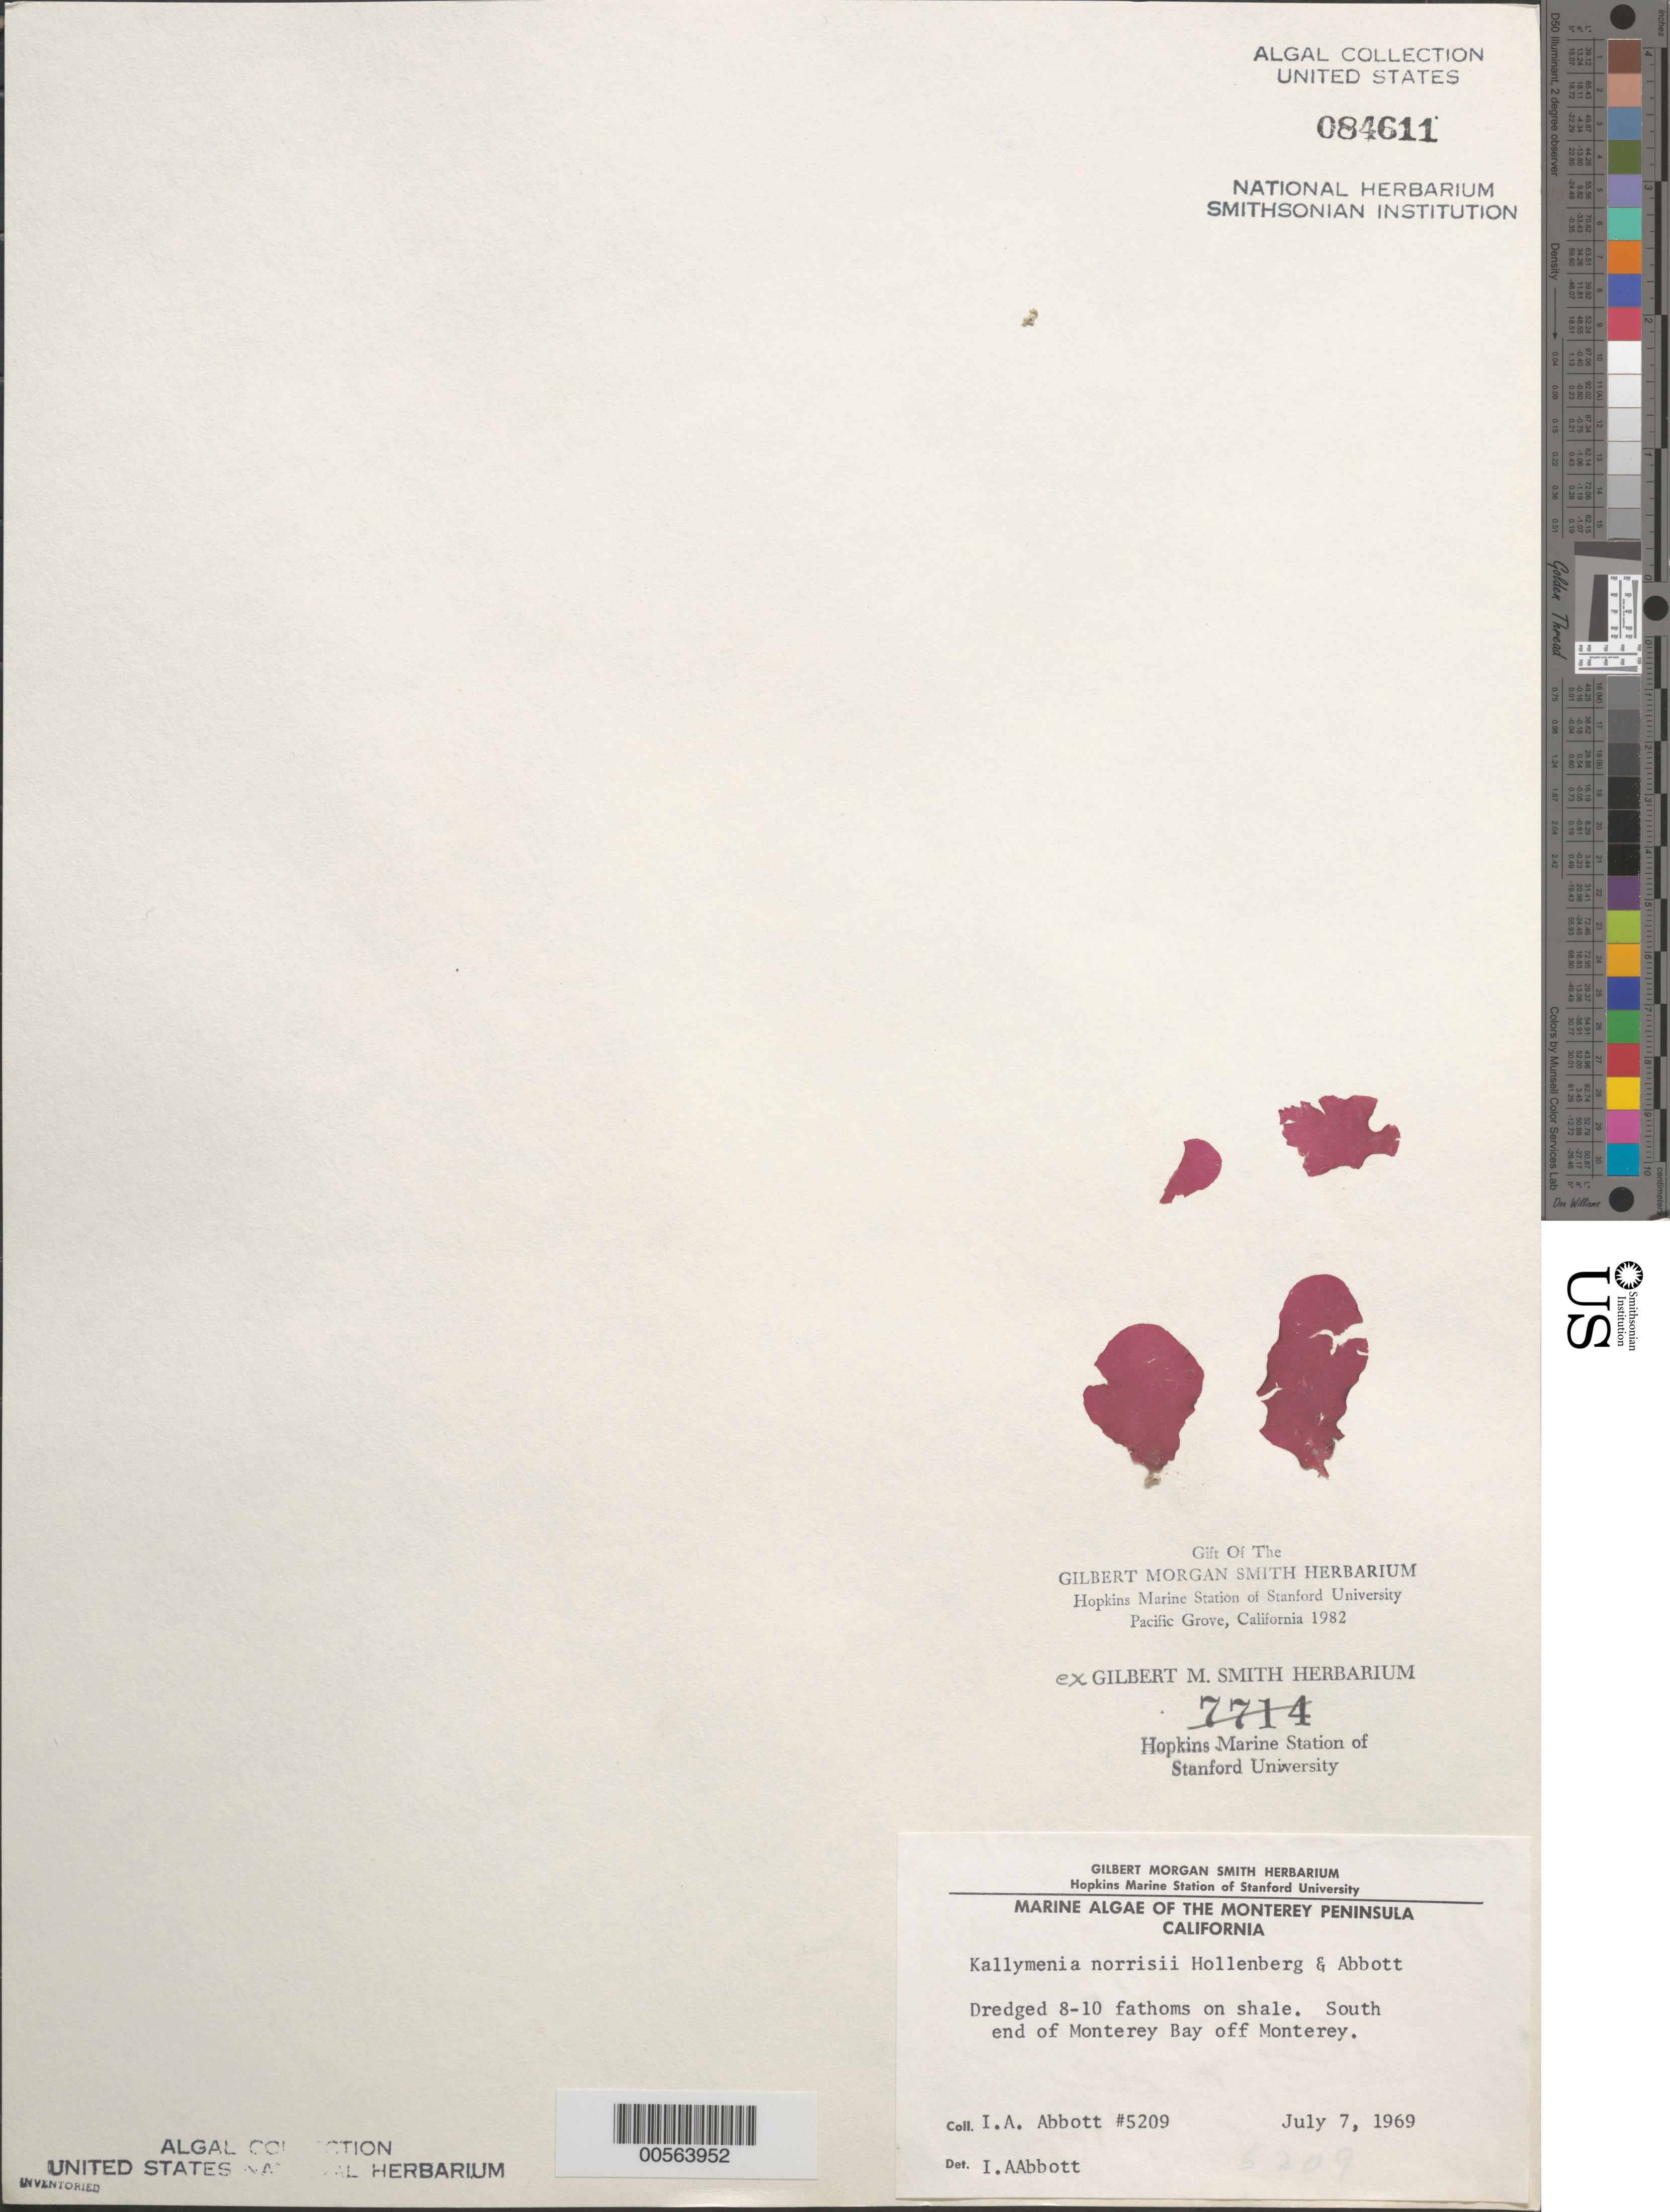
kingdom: Plantae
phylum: Rhodophyta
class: Florideophyceae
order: Gigartinales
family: Kallymeniaceae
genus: Kallymenia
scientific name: Kallymenia norrisii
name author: Hollenb. & I.A. Abbott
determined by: Abbott, Isabella A.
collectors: I. A. Abbott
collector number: IAA 5209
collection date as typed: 07 Jul 1969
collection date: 1969-07-07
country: United States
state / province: California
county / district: Monterey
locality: Monterey Bay off Monterey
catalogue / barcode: US 84611